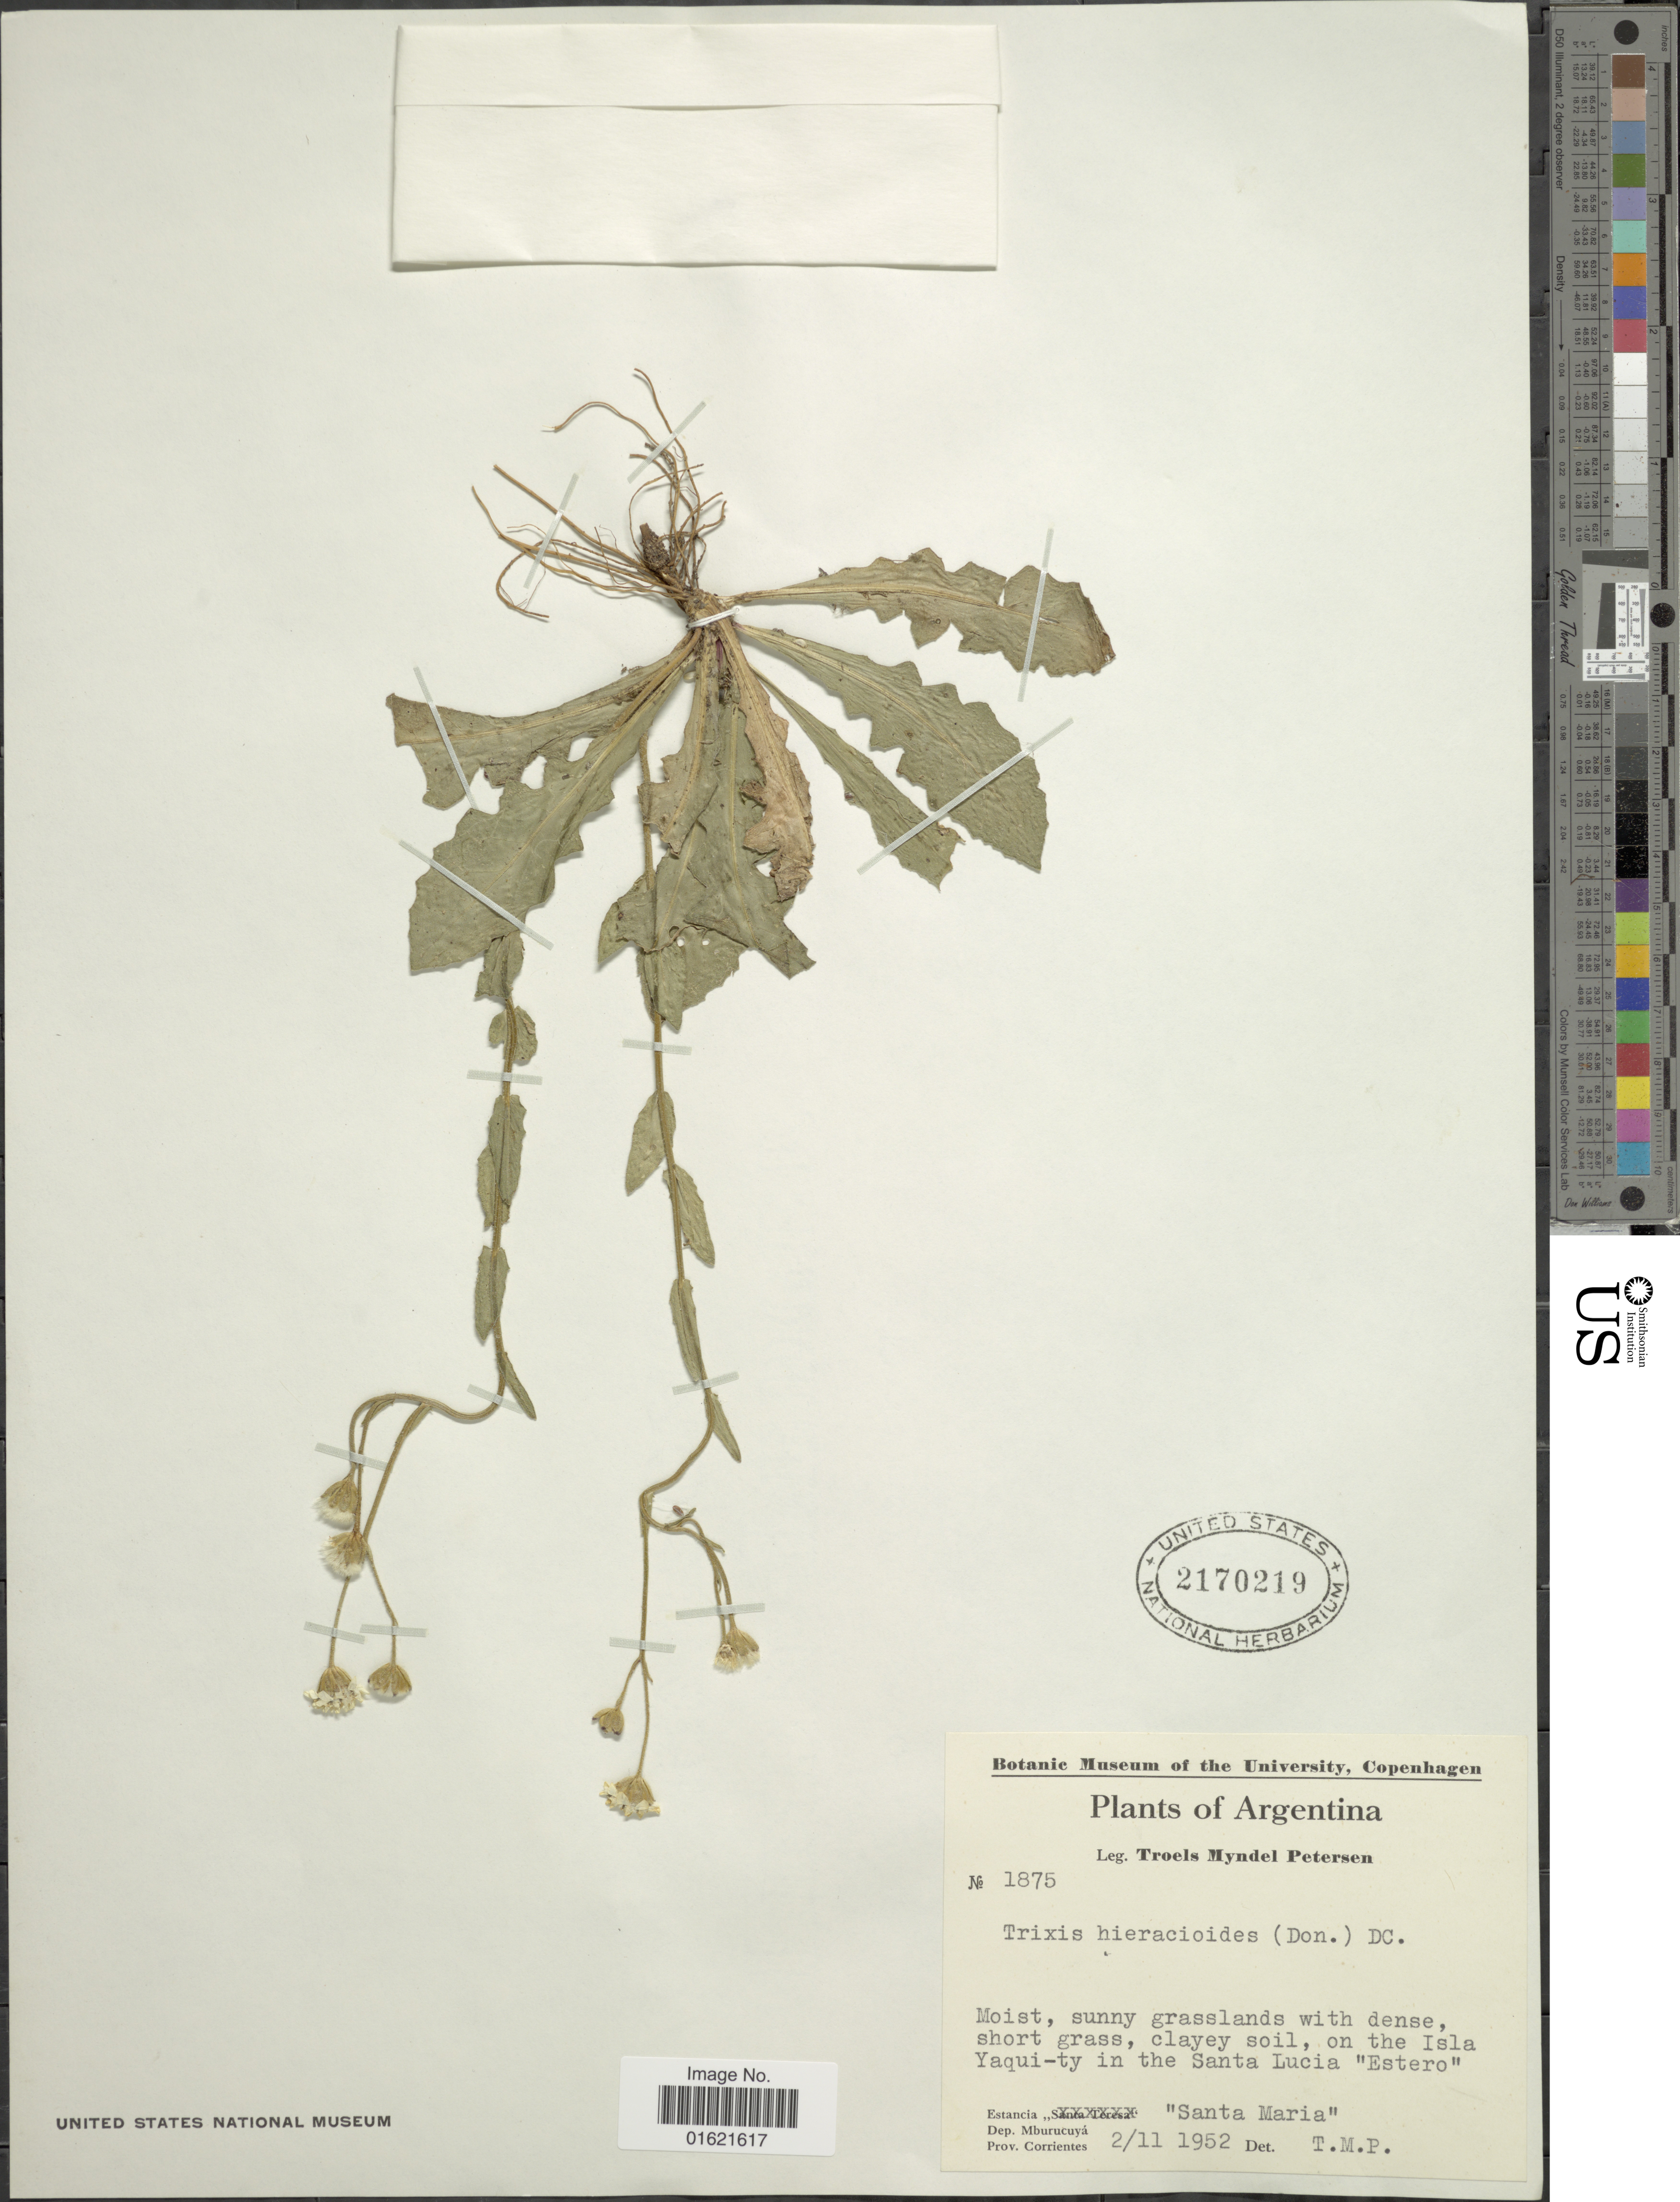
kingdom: Plantae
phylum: Tracheophyta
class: Magnoliopsida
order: Asterales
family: Asteraceae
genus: Holocheilus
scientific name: Holocheilus illustris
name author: (Vell.) Cabrera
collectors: T. Pederson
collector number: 1875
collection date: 1952-11-02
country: Argentina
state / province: Corrientes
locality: ZThe Isla Yaqui-ty in the Santa Lucia, Estero. Estancia Santa Maria, Dep. Mburucuya. Prov. Corrientas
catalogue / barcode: US 2170219